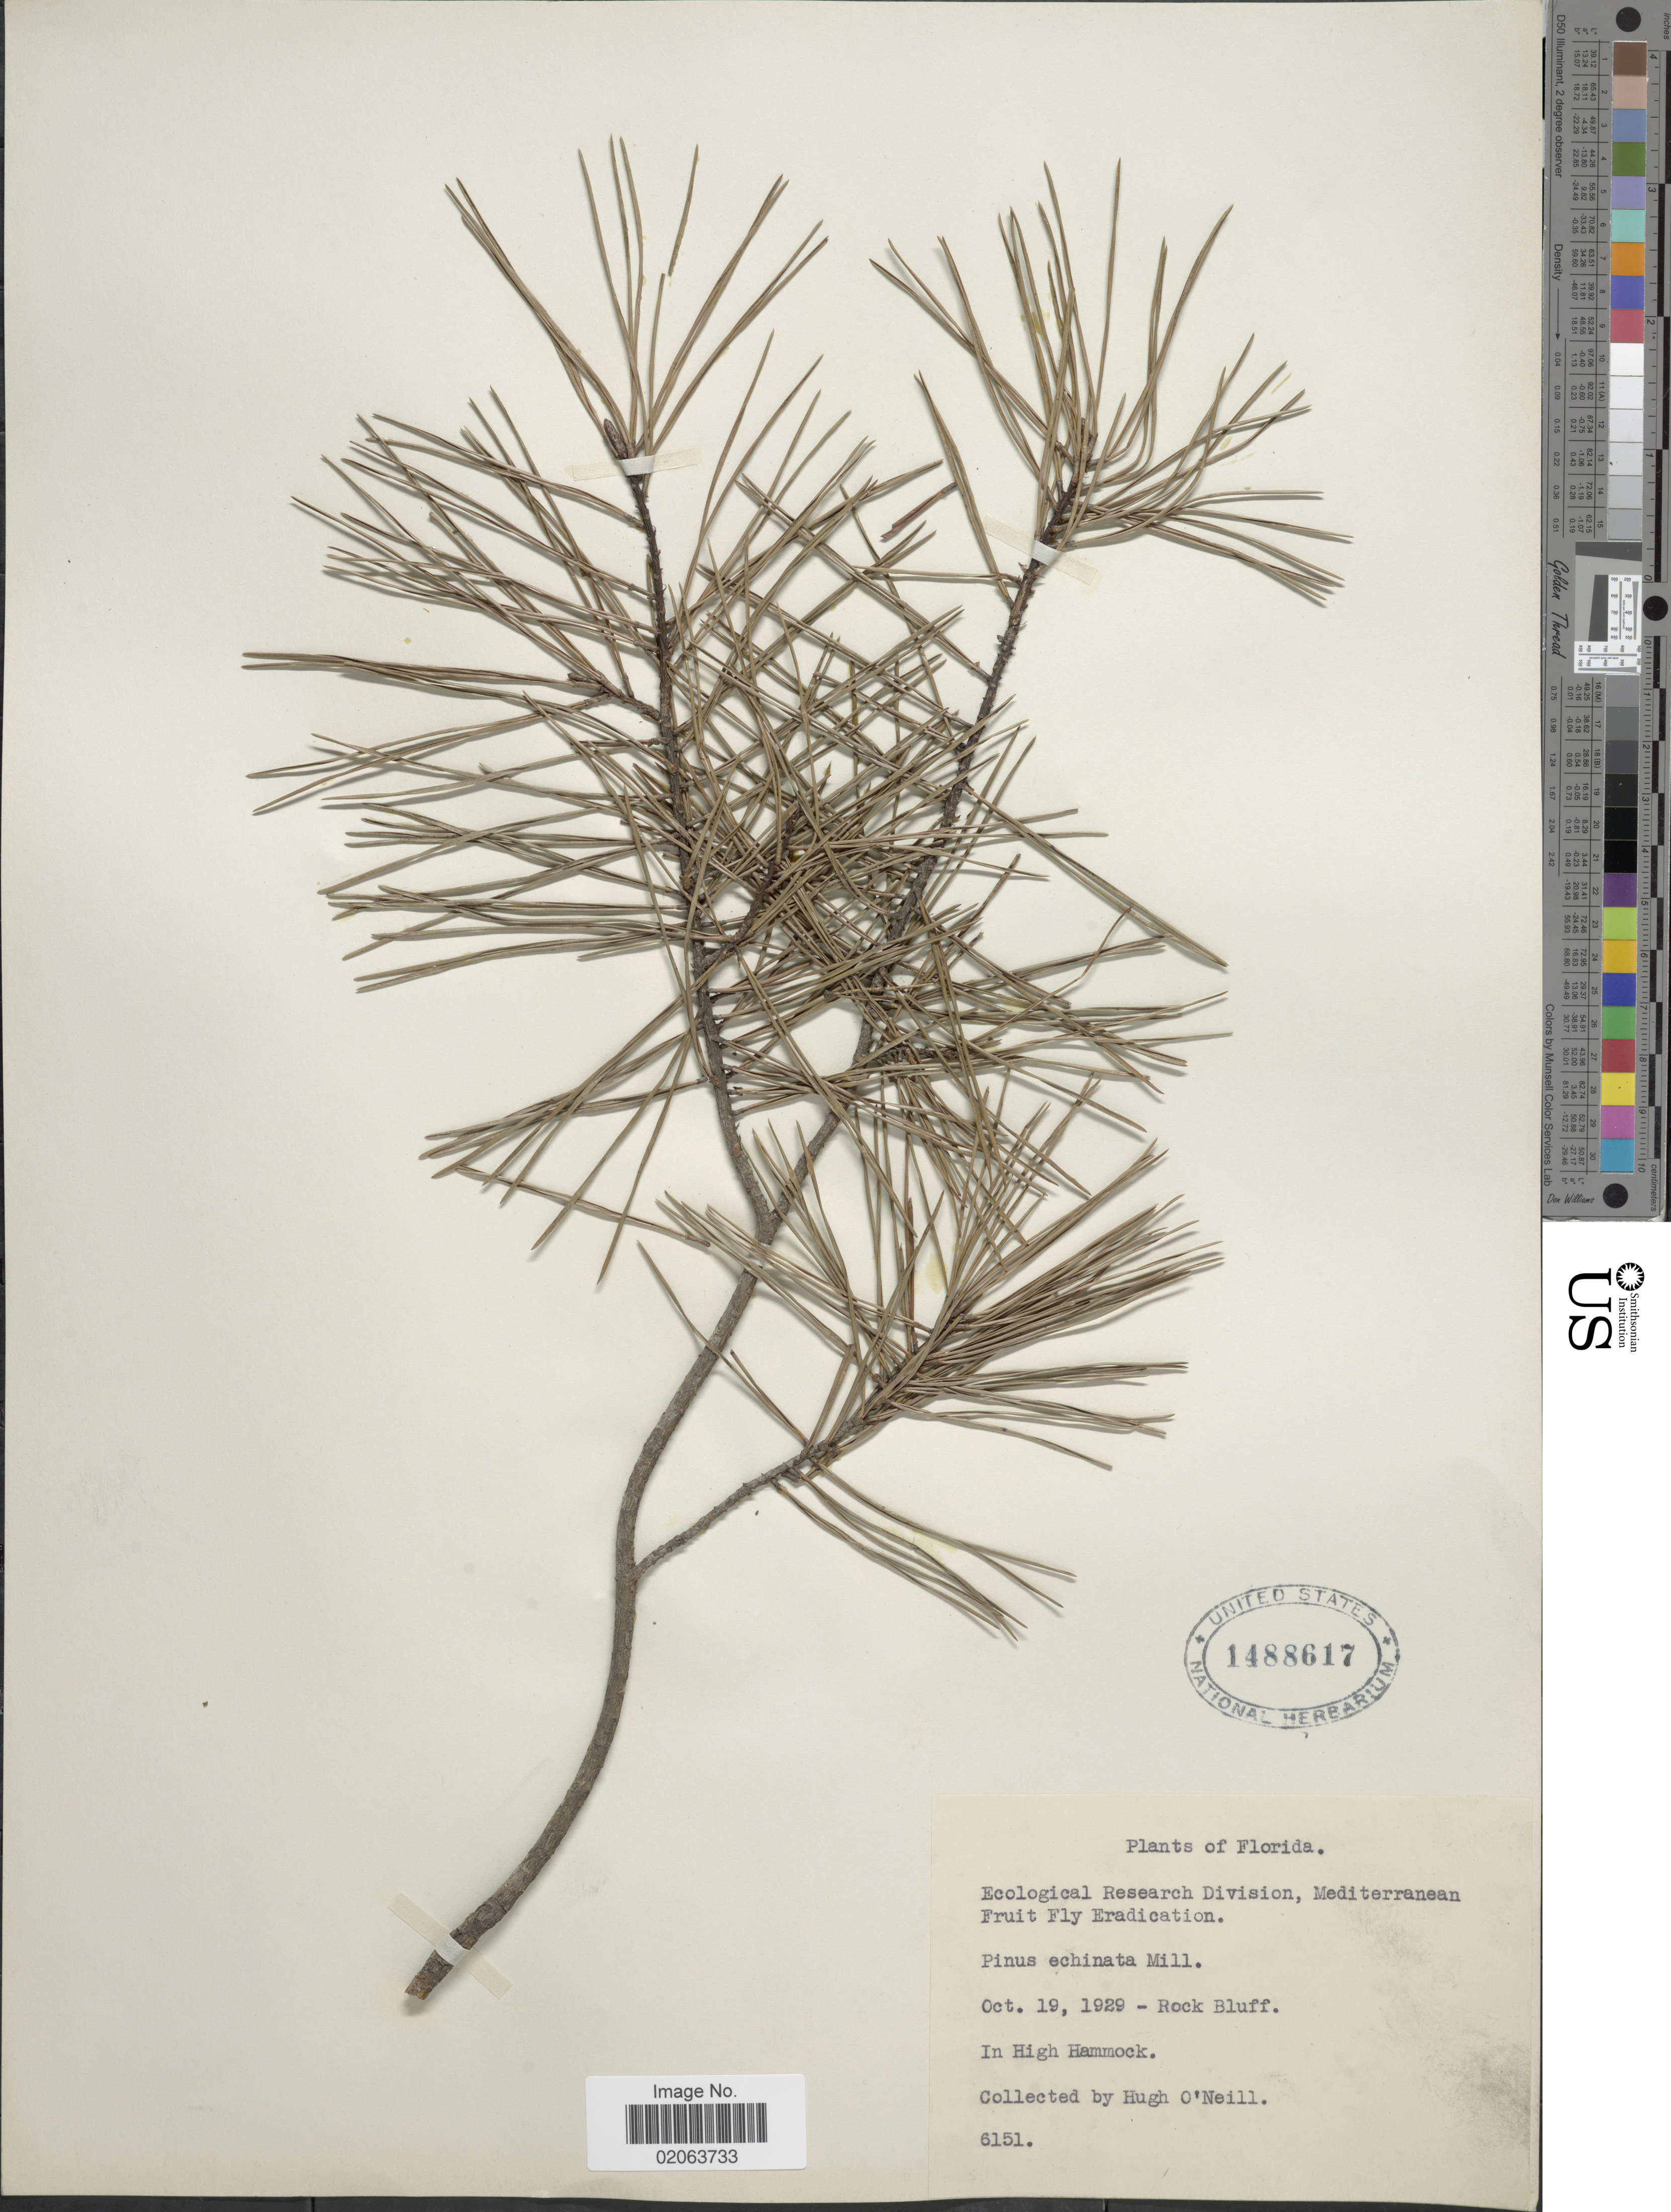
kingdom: Plantae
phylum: Tracheophyta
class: Pinopsida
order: Pinales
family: Pinaceae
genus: Pinus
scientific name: Pinus echinata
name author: Mill.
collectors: H. O'Neill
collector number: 6151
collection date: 1929-10-19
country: United States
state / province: Florida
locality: Rock Bluff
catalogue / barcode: US 1488617